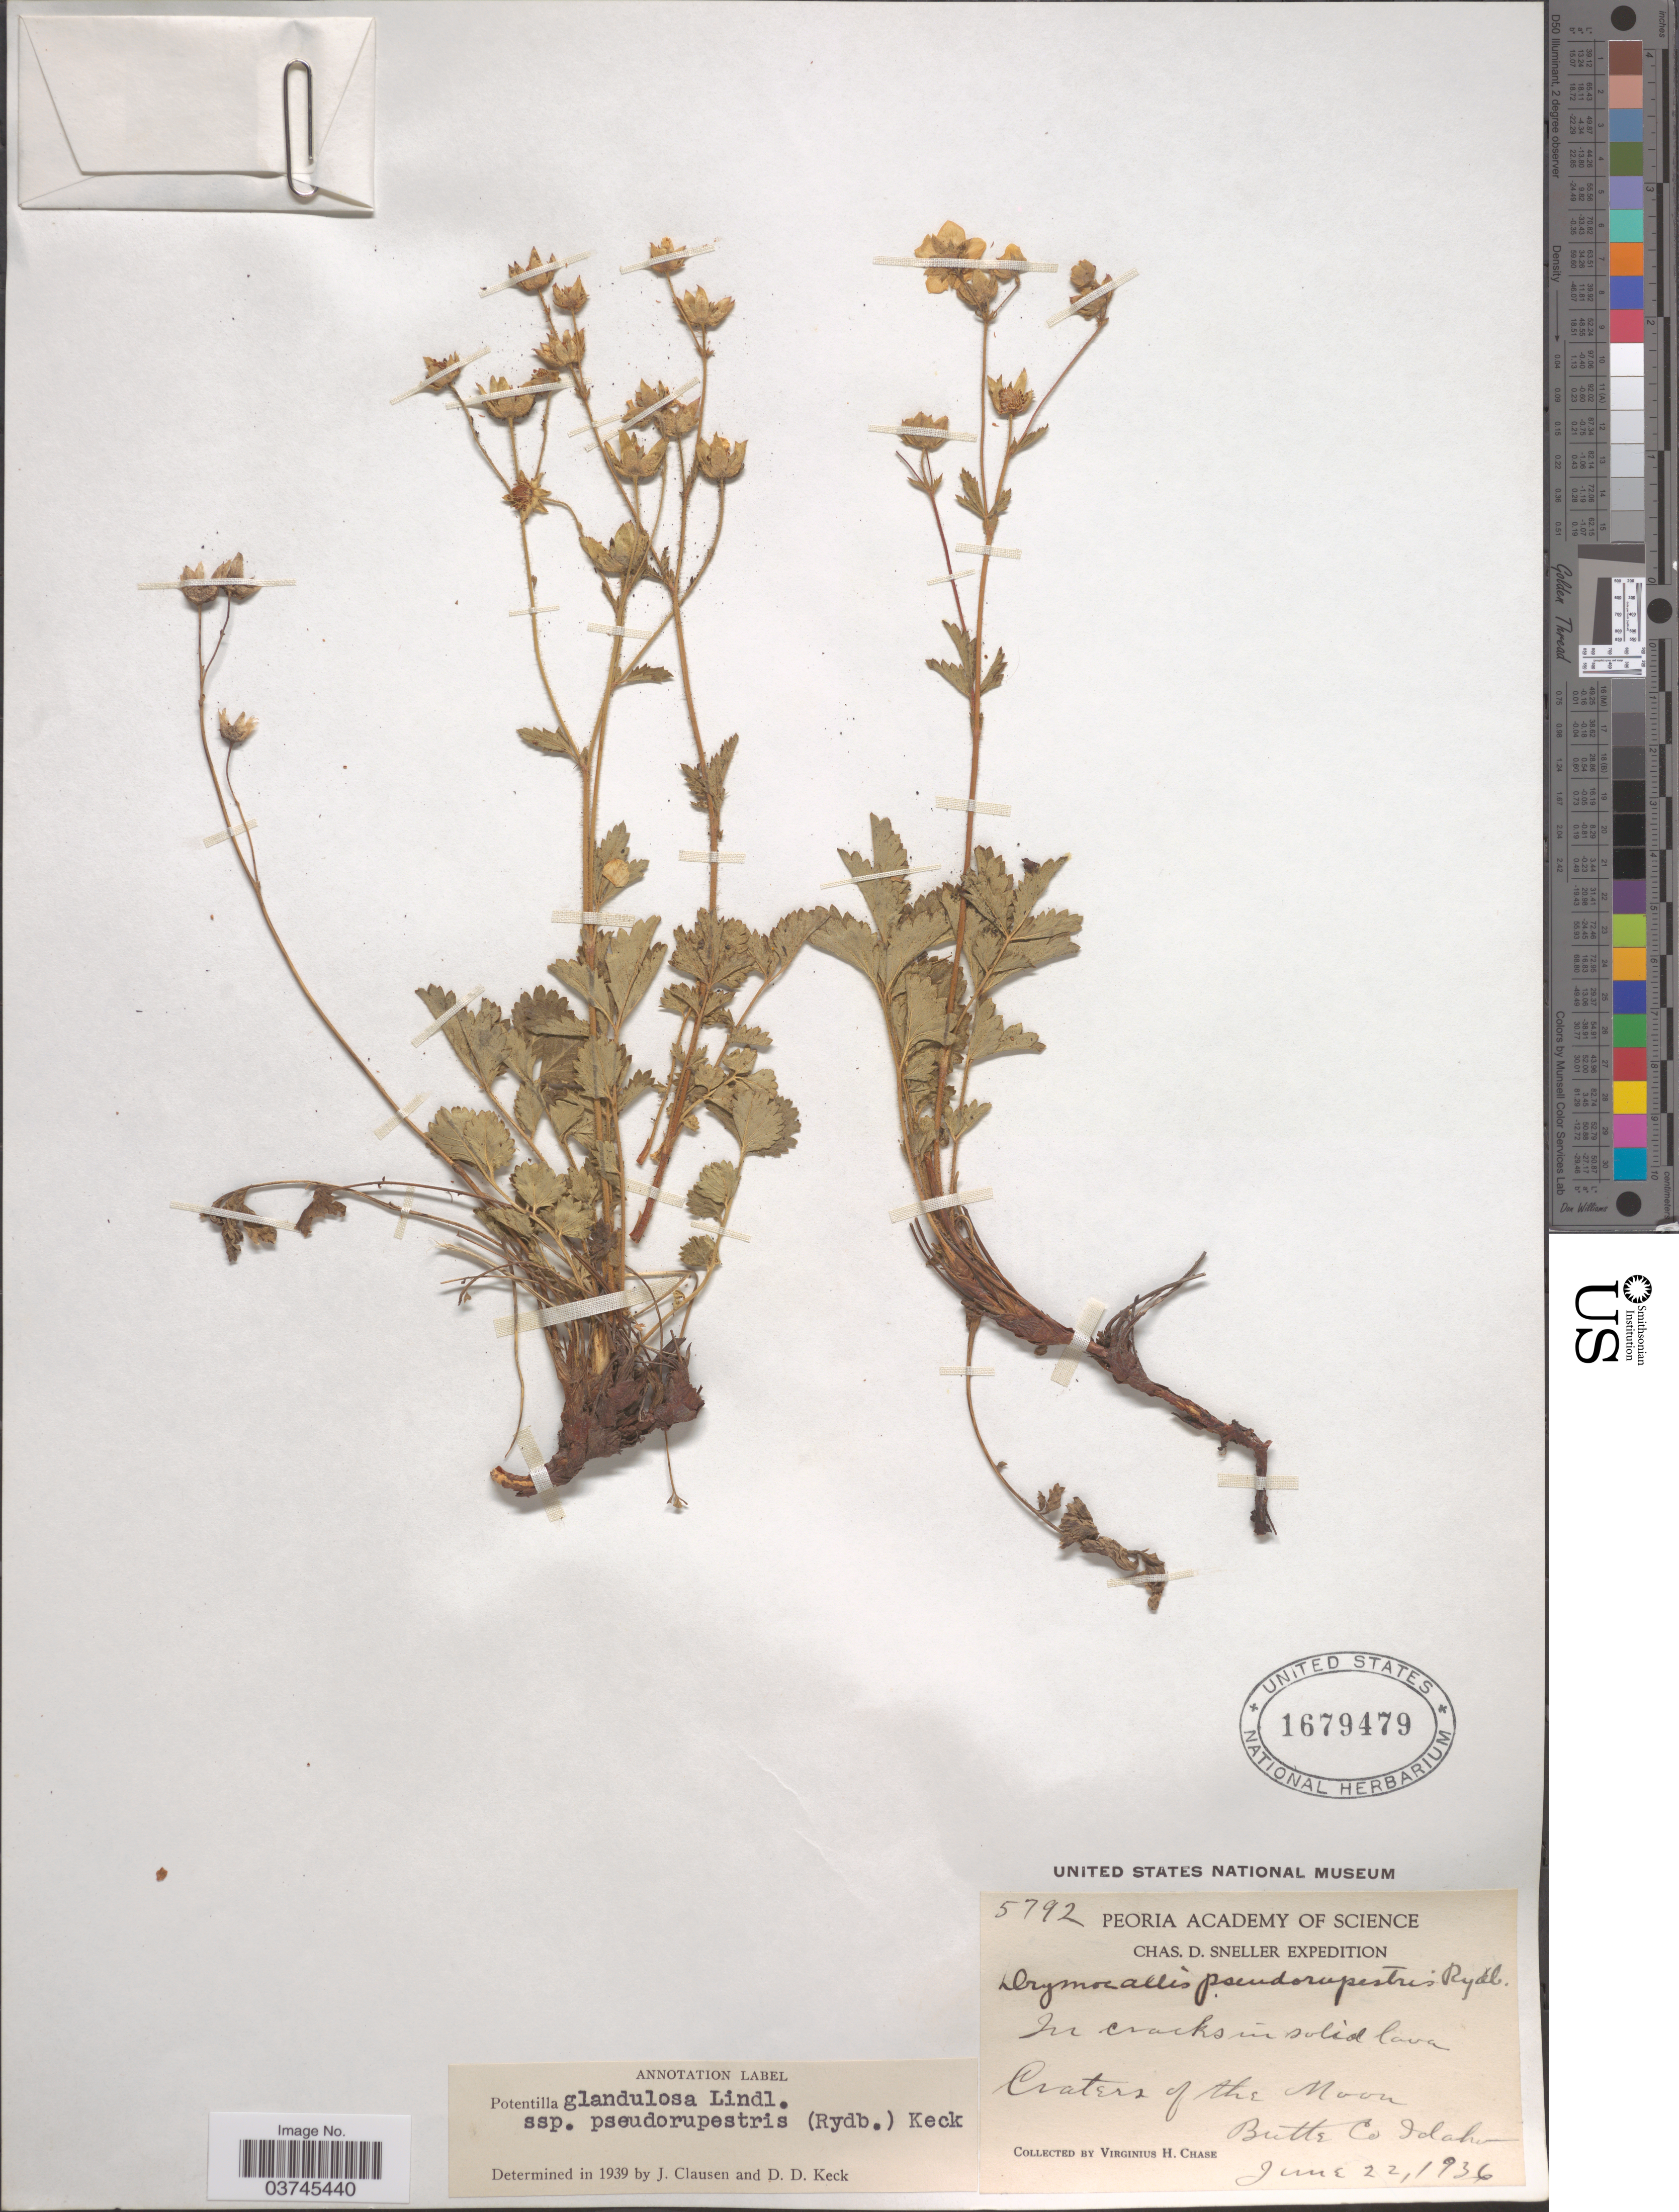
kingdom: Plantae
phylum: Tracheophyta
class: Magnoliopsida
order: Rosales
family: Rosaceae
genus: Drymocallis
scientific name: Drymocallis pseudorupestris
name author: (Rydb.) Rydb.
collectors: V. H. Chase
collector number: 5792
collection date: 1936-06-22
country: United States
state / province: Idaho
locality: Craters of the Moon. Butte Co.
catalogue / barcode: US 1679479